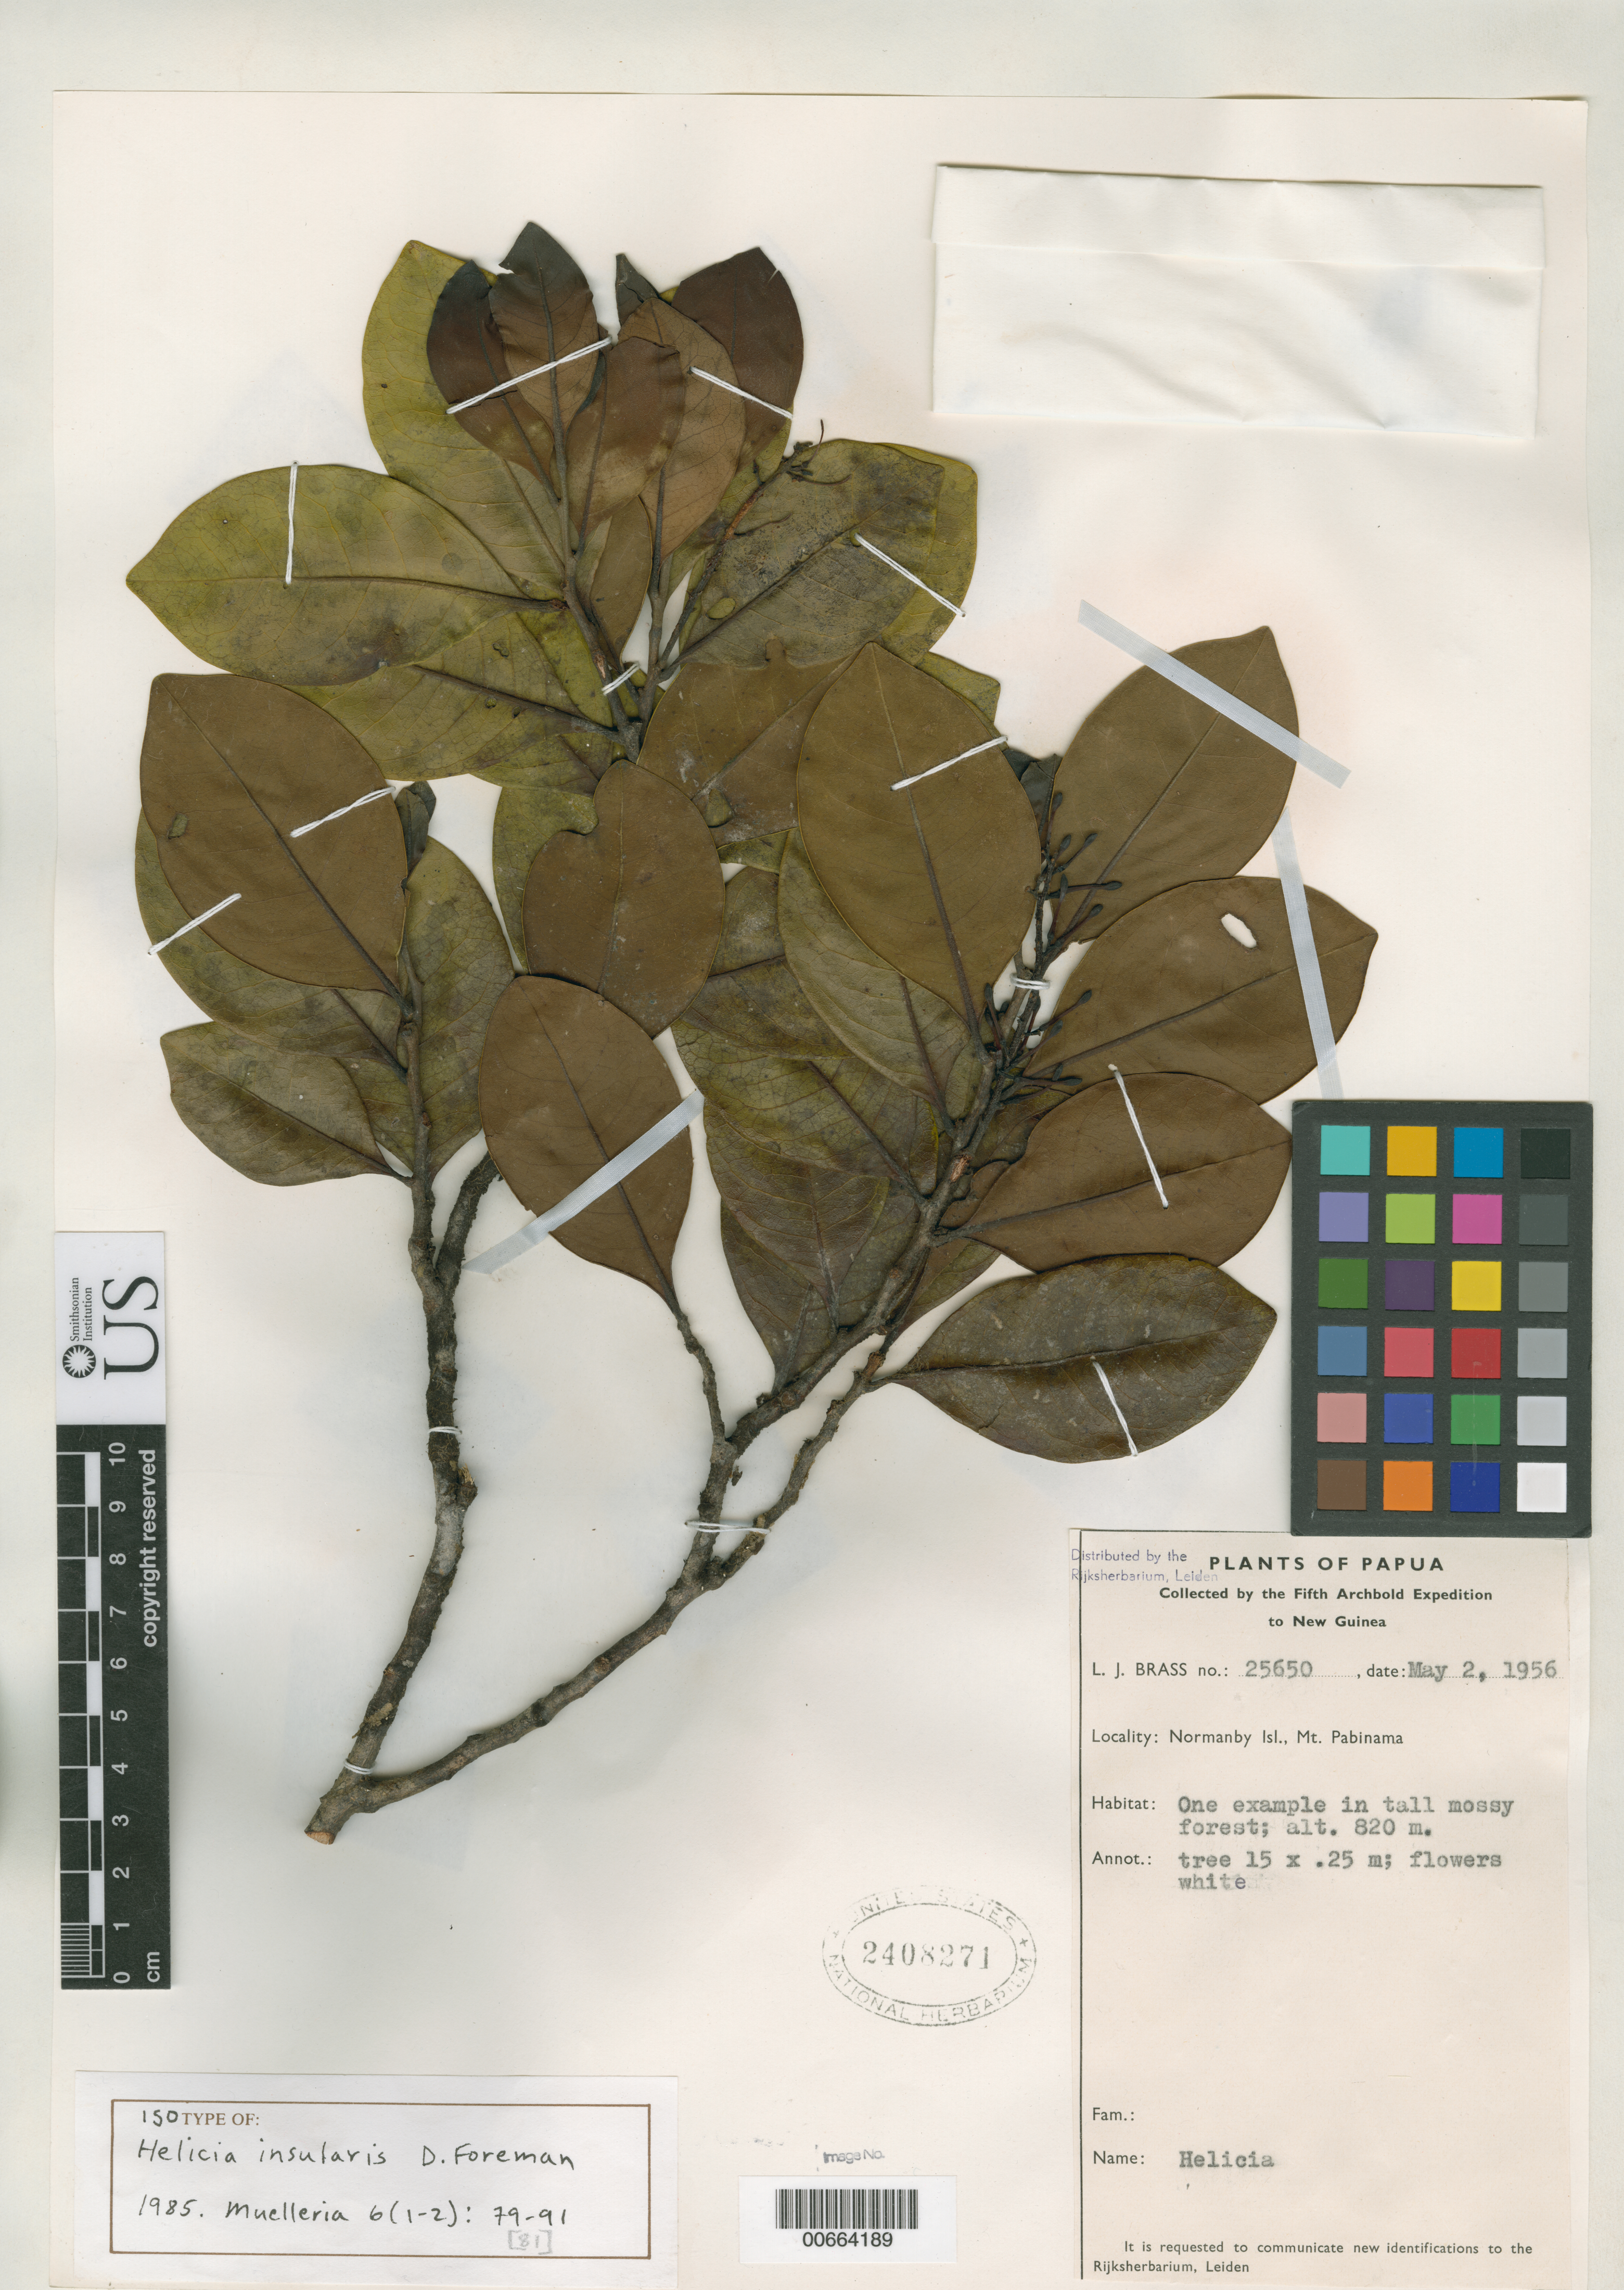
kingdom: Plantae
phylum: Tracheophyta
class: Magnoliopsida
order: Proteales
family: Proteaceae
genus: Helicia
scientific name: Helicia insularis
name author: Foreman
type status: Isotype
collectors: L. J. Brass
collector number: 25650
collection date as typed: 02 May 1956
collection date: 1956-05-02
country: Papua New Guinea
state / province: Milne Bay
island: Normanby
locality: Normanby Island, Mt. Pabinama.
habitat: Tall mossy forest.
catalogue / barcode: US 2408271